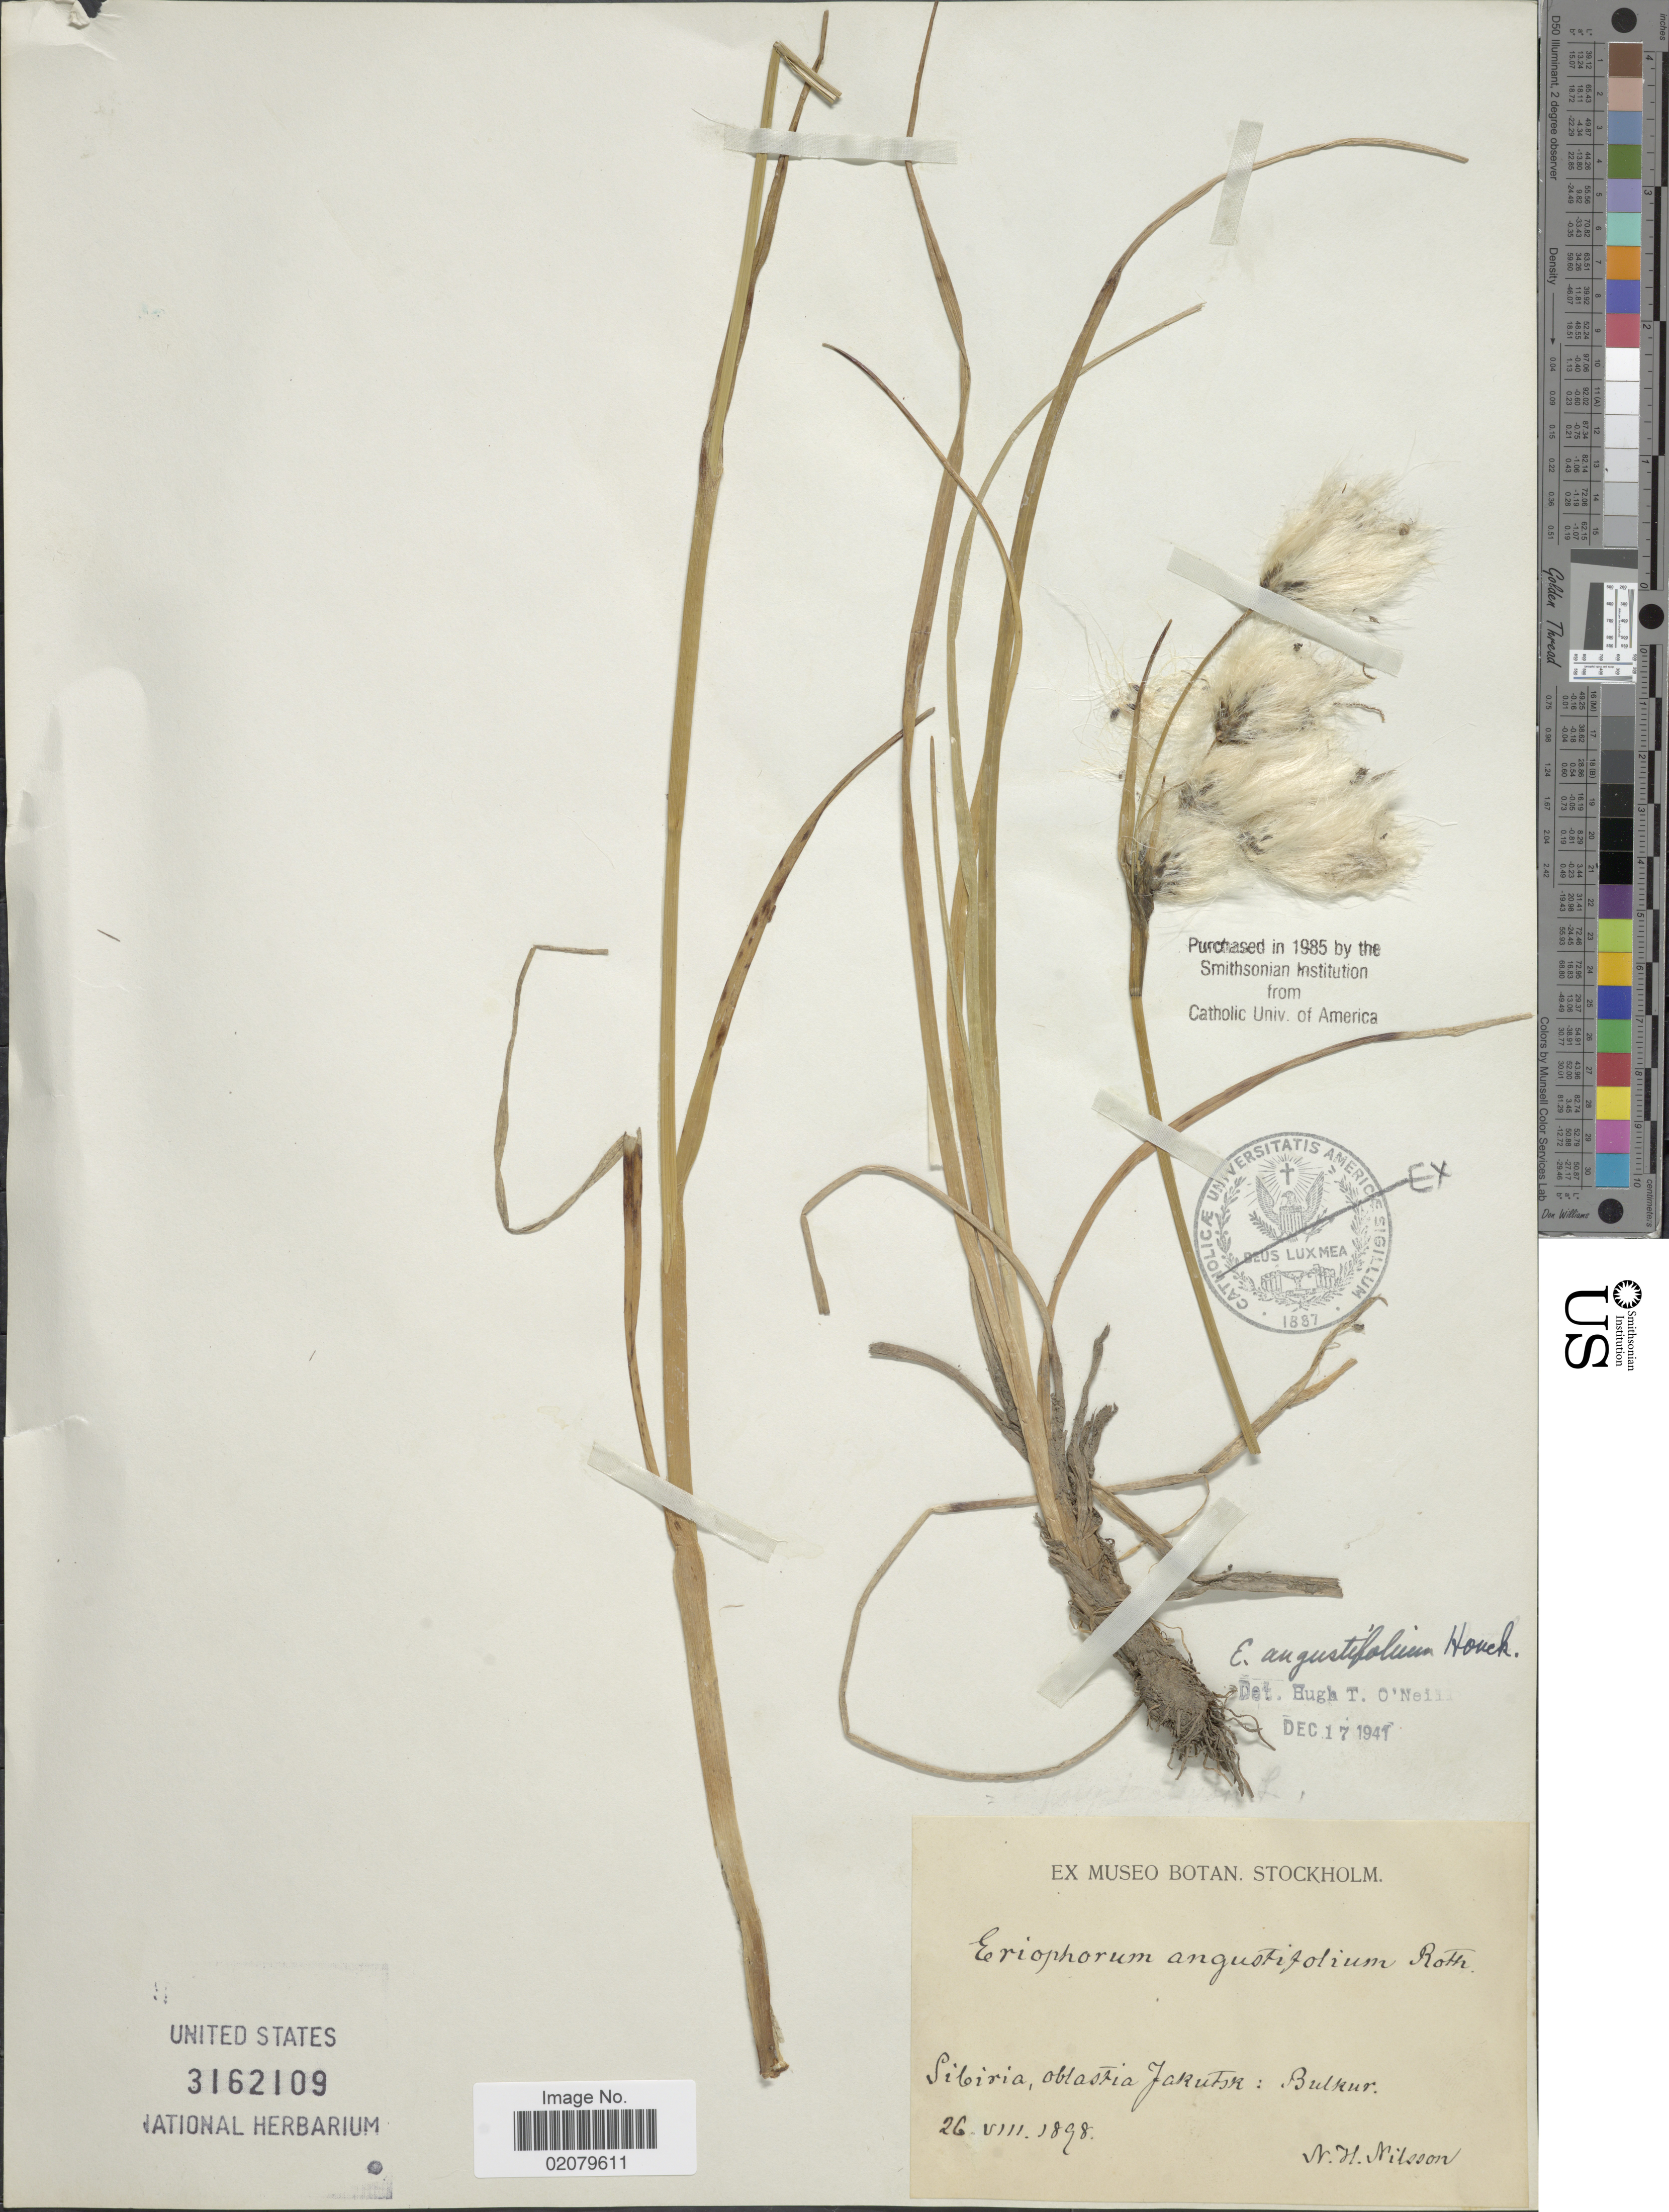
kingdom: Plantae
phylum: Tracheophyta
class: Liliopsida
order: Poales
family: Cyperaceae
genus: Eriophorum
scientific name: Eriophorum angustifolium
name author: Honck.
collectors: N. H. Nilsson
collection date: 1898-08-26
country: Russian Federation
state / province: Sakha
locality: Sibiria, oblastia Jakustr: Bulkur.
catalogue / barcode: US 3162109